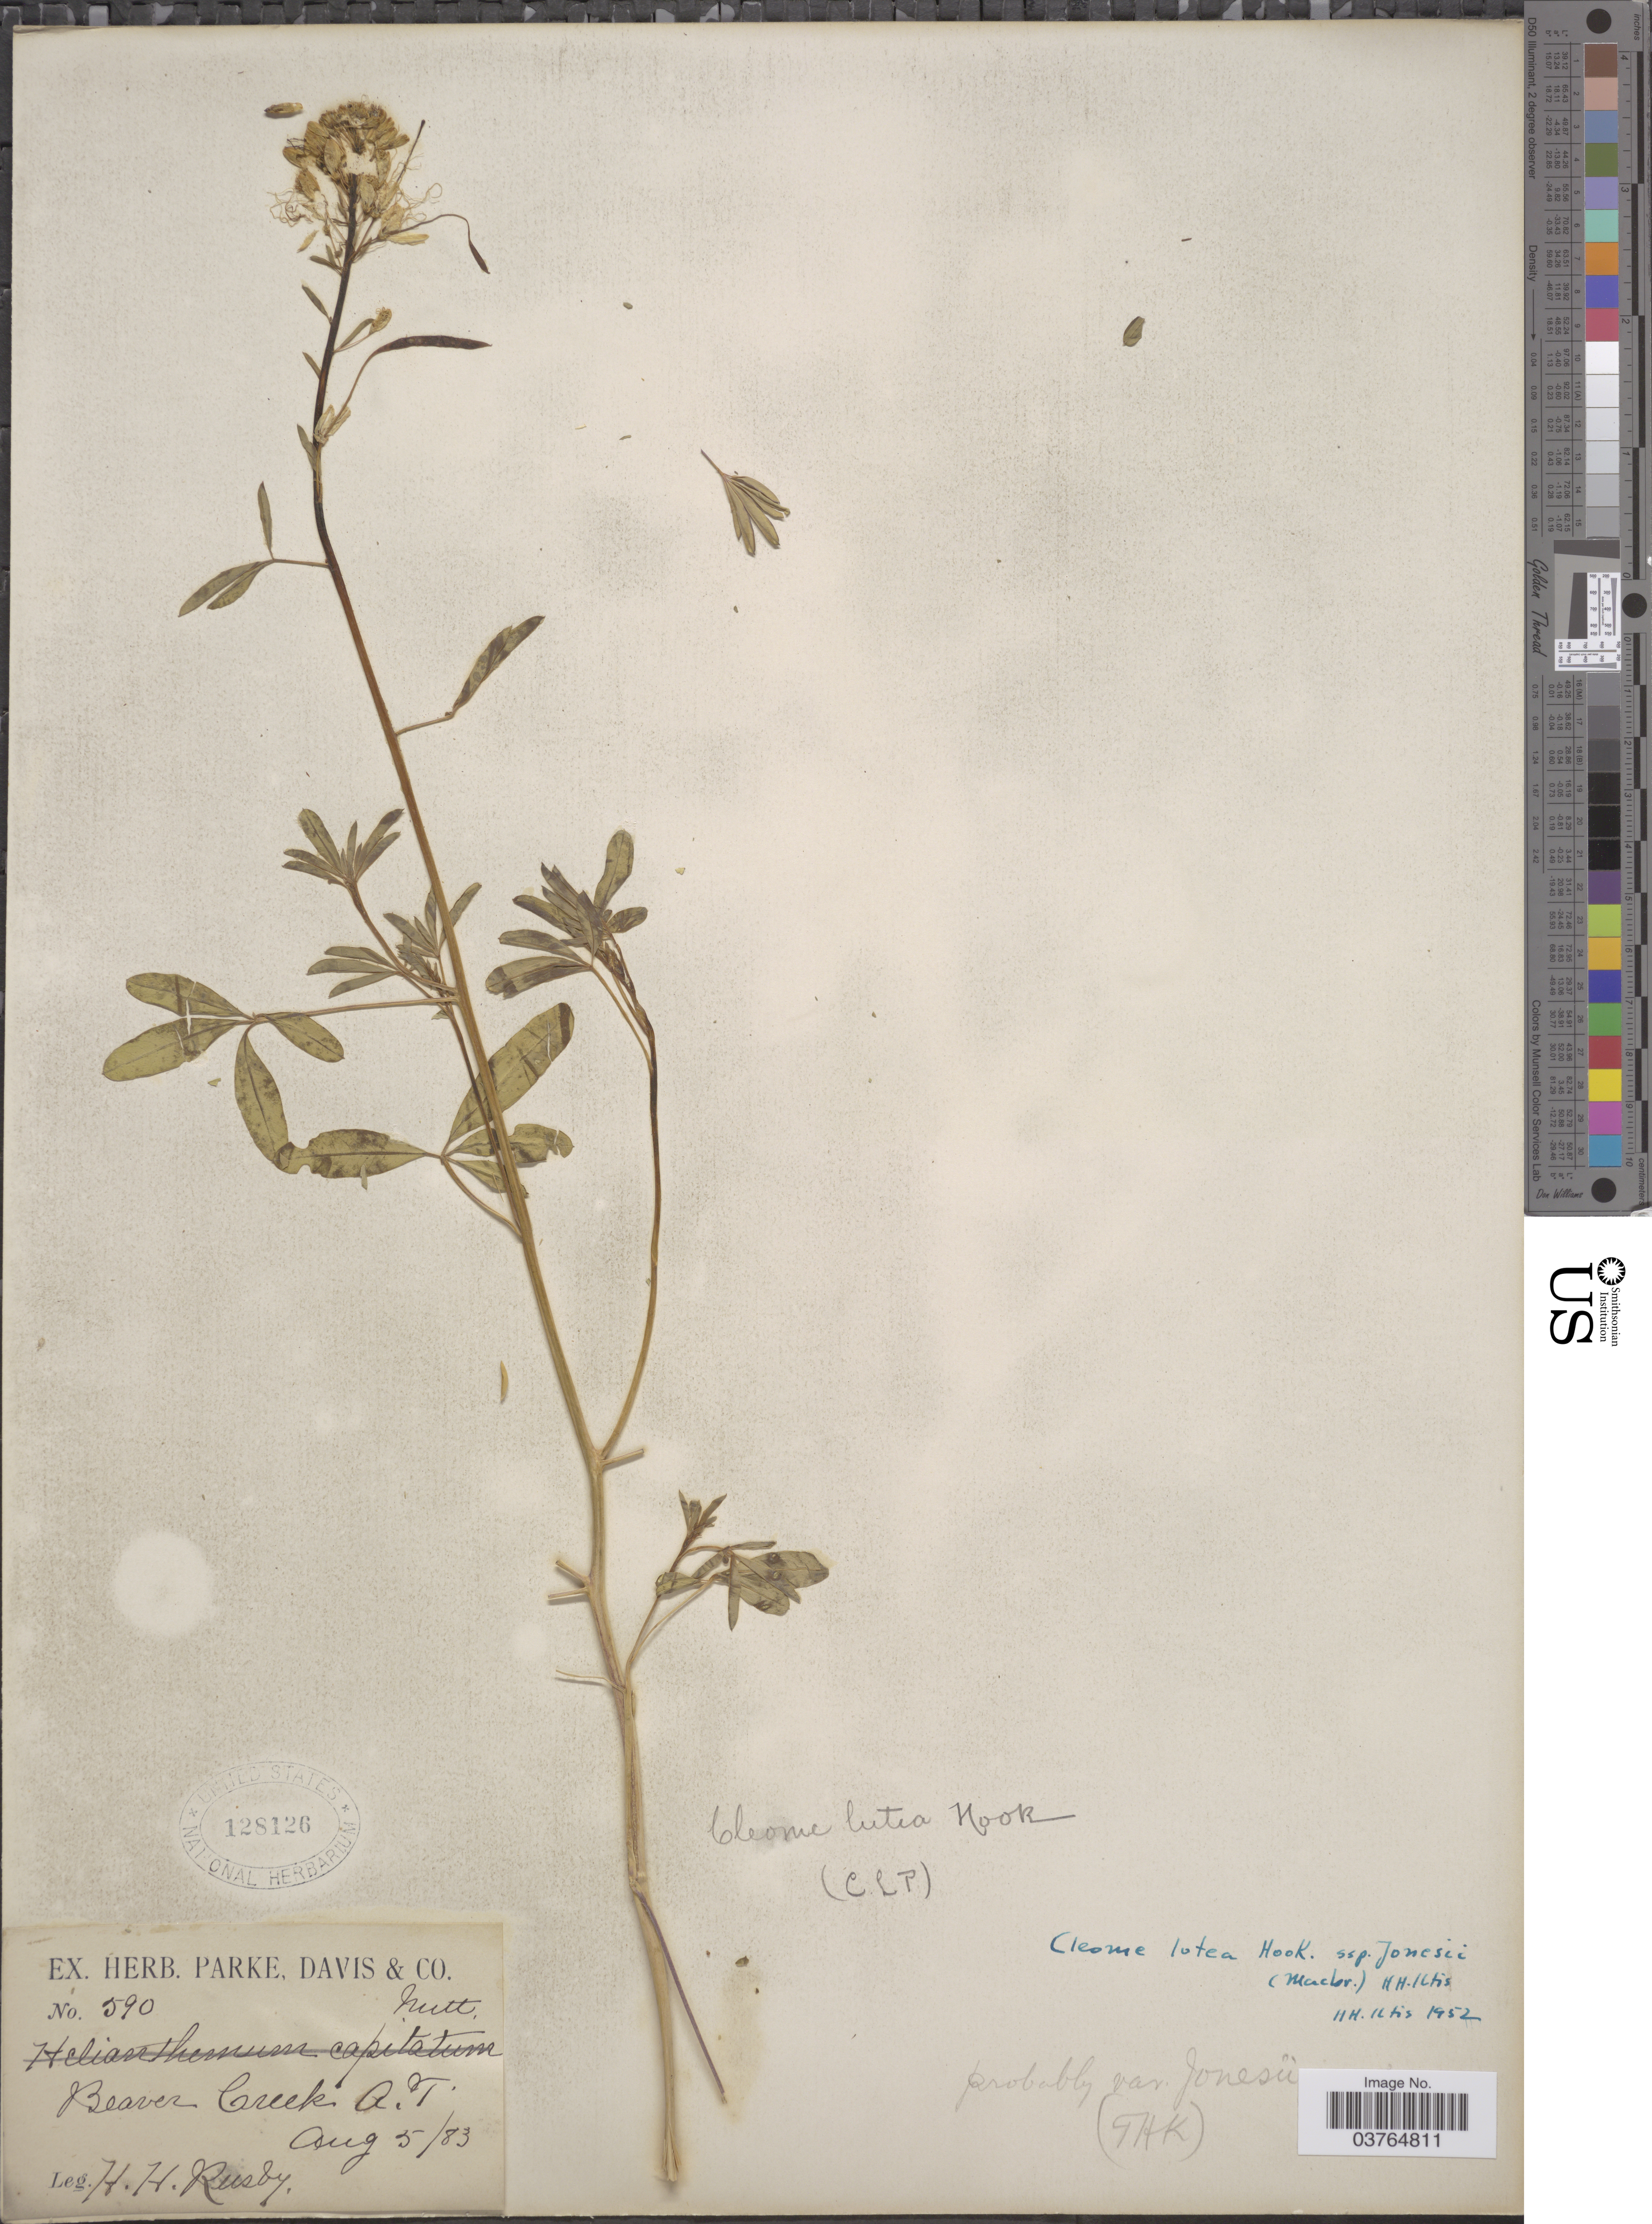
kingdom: Plantae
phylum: Tracheophyta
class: Magnoliopsida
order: Brassicales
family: Cleomaceae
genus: Cleomella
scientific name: Cleomella jonesii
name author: (J.F. Macbr.) J.C. Hall & Roalson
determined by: Strong, M. T., (US), Smithsonian Institution - National Museum of Natural History (UNITED STATES)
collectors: H. H. Rusby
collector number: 590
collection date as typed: Transcribed d/m/y: 5/8/83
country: United States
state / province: Arizona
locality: Beaver Creek. A.T.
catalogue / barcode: US 128126